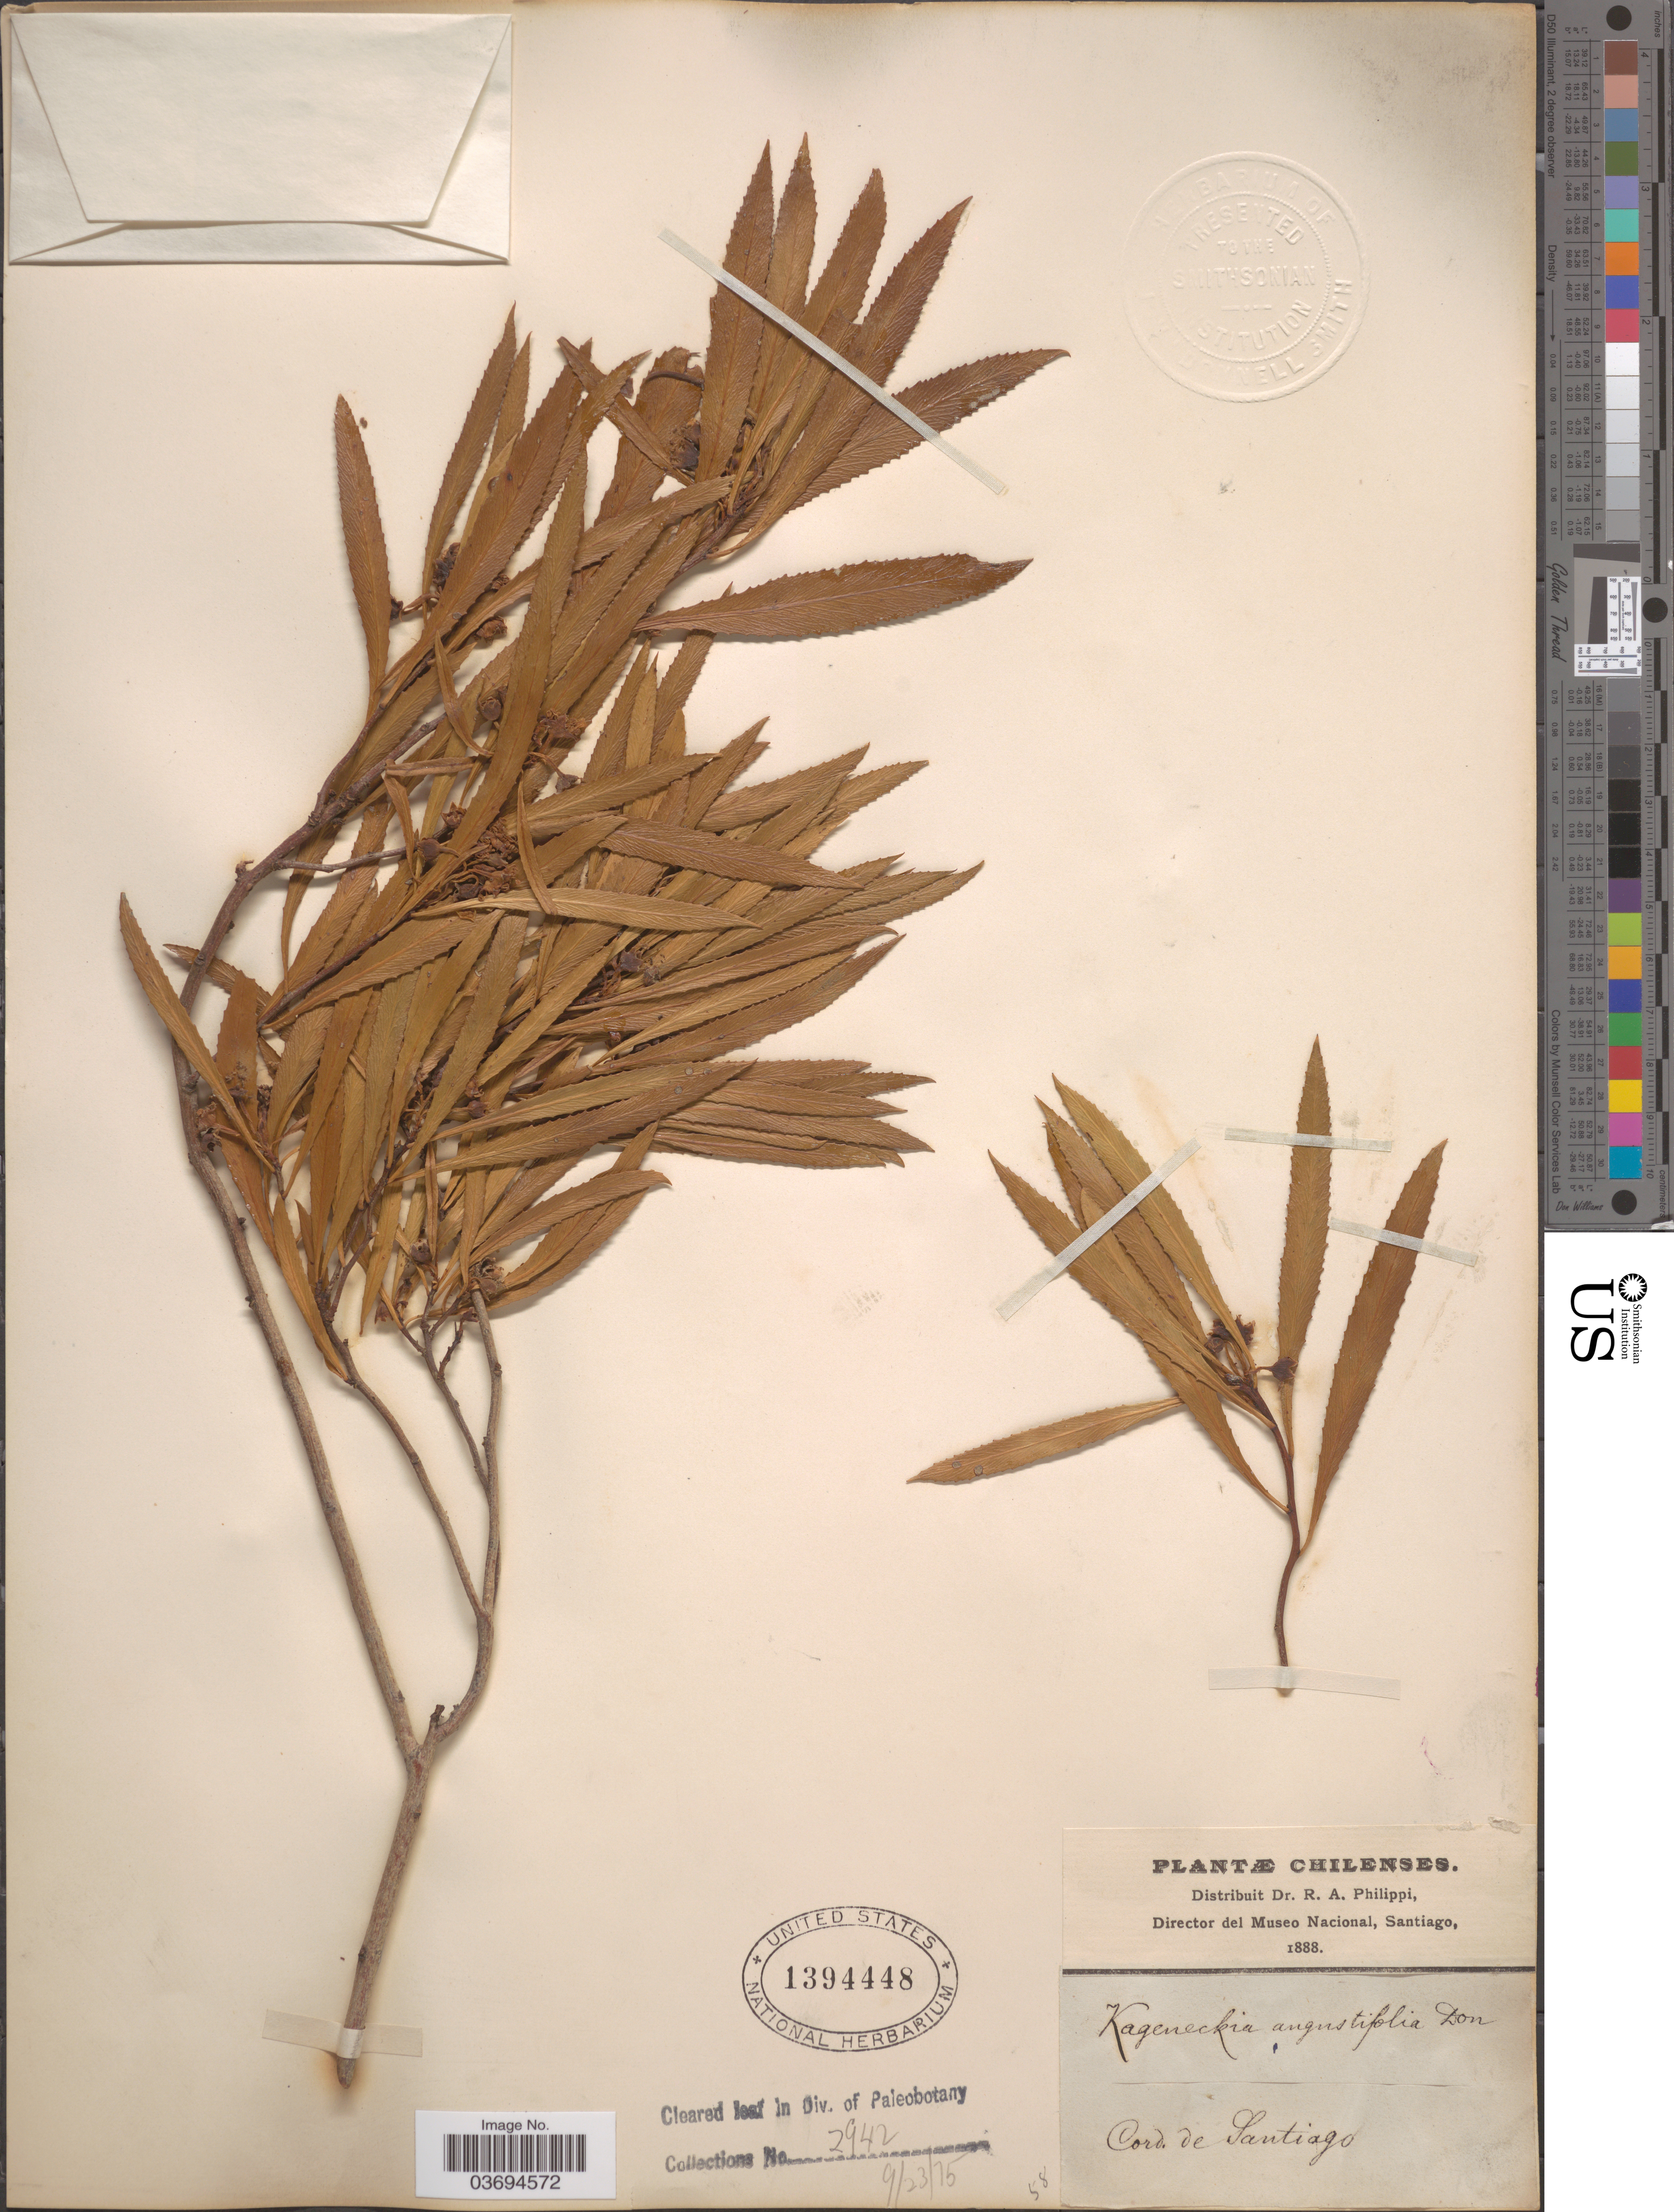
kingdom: Plantae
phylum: Tracheophyta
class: Magnoliopsida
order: Rosales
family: Rosaceae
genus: Kageneckia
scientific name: Kageneckia angustifolia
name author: D. Don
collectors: ex. herb. R.A. Philippi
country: Chile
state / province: Región Metropolitana (RM)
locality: Cord. de Santiago.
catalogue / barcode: US 1394448